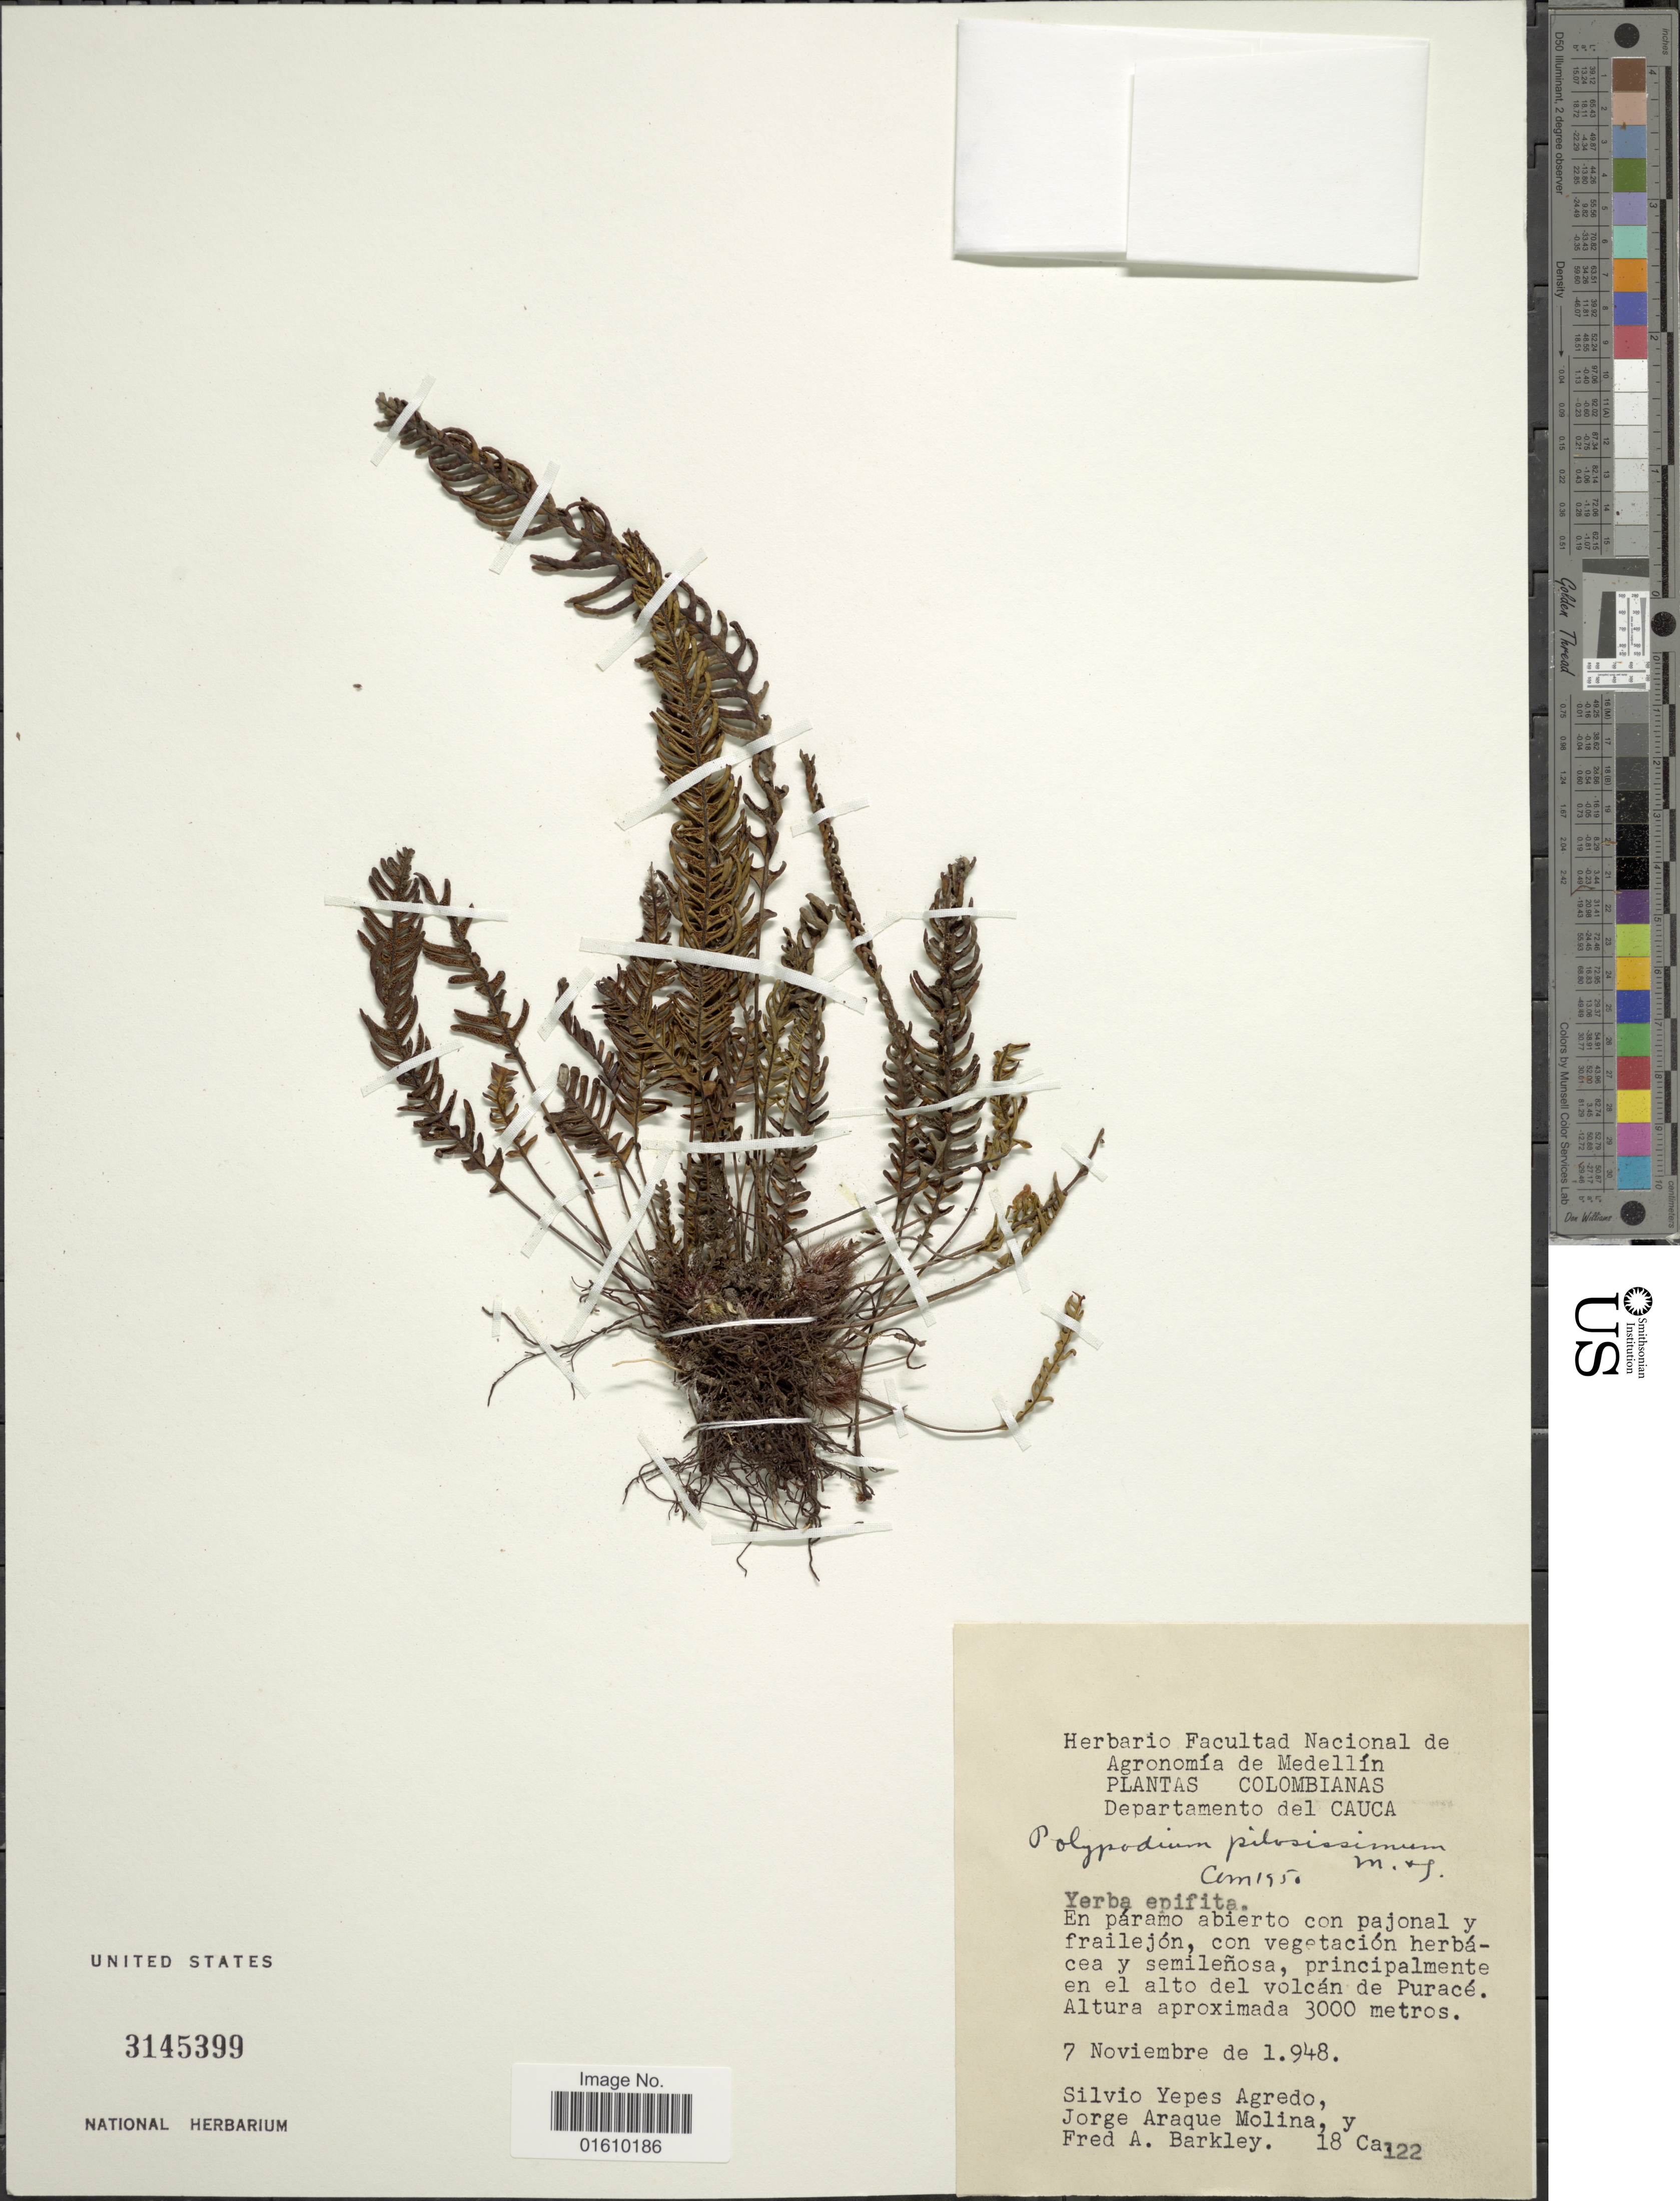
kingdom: Plantae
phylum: Tracheophyta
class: Polypodiopsida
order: Polypodiales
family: Polypodiaceae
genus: Melpomene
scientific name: Melpomene pilosissima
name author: (M. Martens & Galeotti) A.R. Sm. & R.C. Moran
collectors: S. Y. Agredo, J. A. Molina & F. A. Barkley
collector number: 18Ca122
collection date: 1948-11-07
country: Colombia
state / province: Valle del Cauca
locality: Departamento del Cauca, En páramo abierto con pajonal y frailejón, con vegetación herbácea y semileñosa, principalmente en el alto del volcán de Puracé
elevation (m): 3000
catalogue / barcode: US 3145399